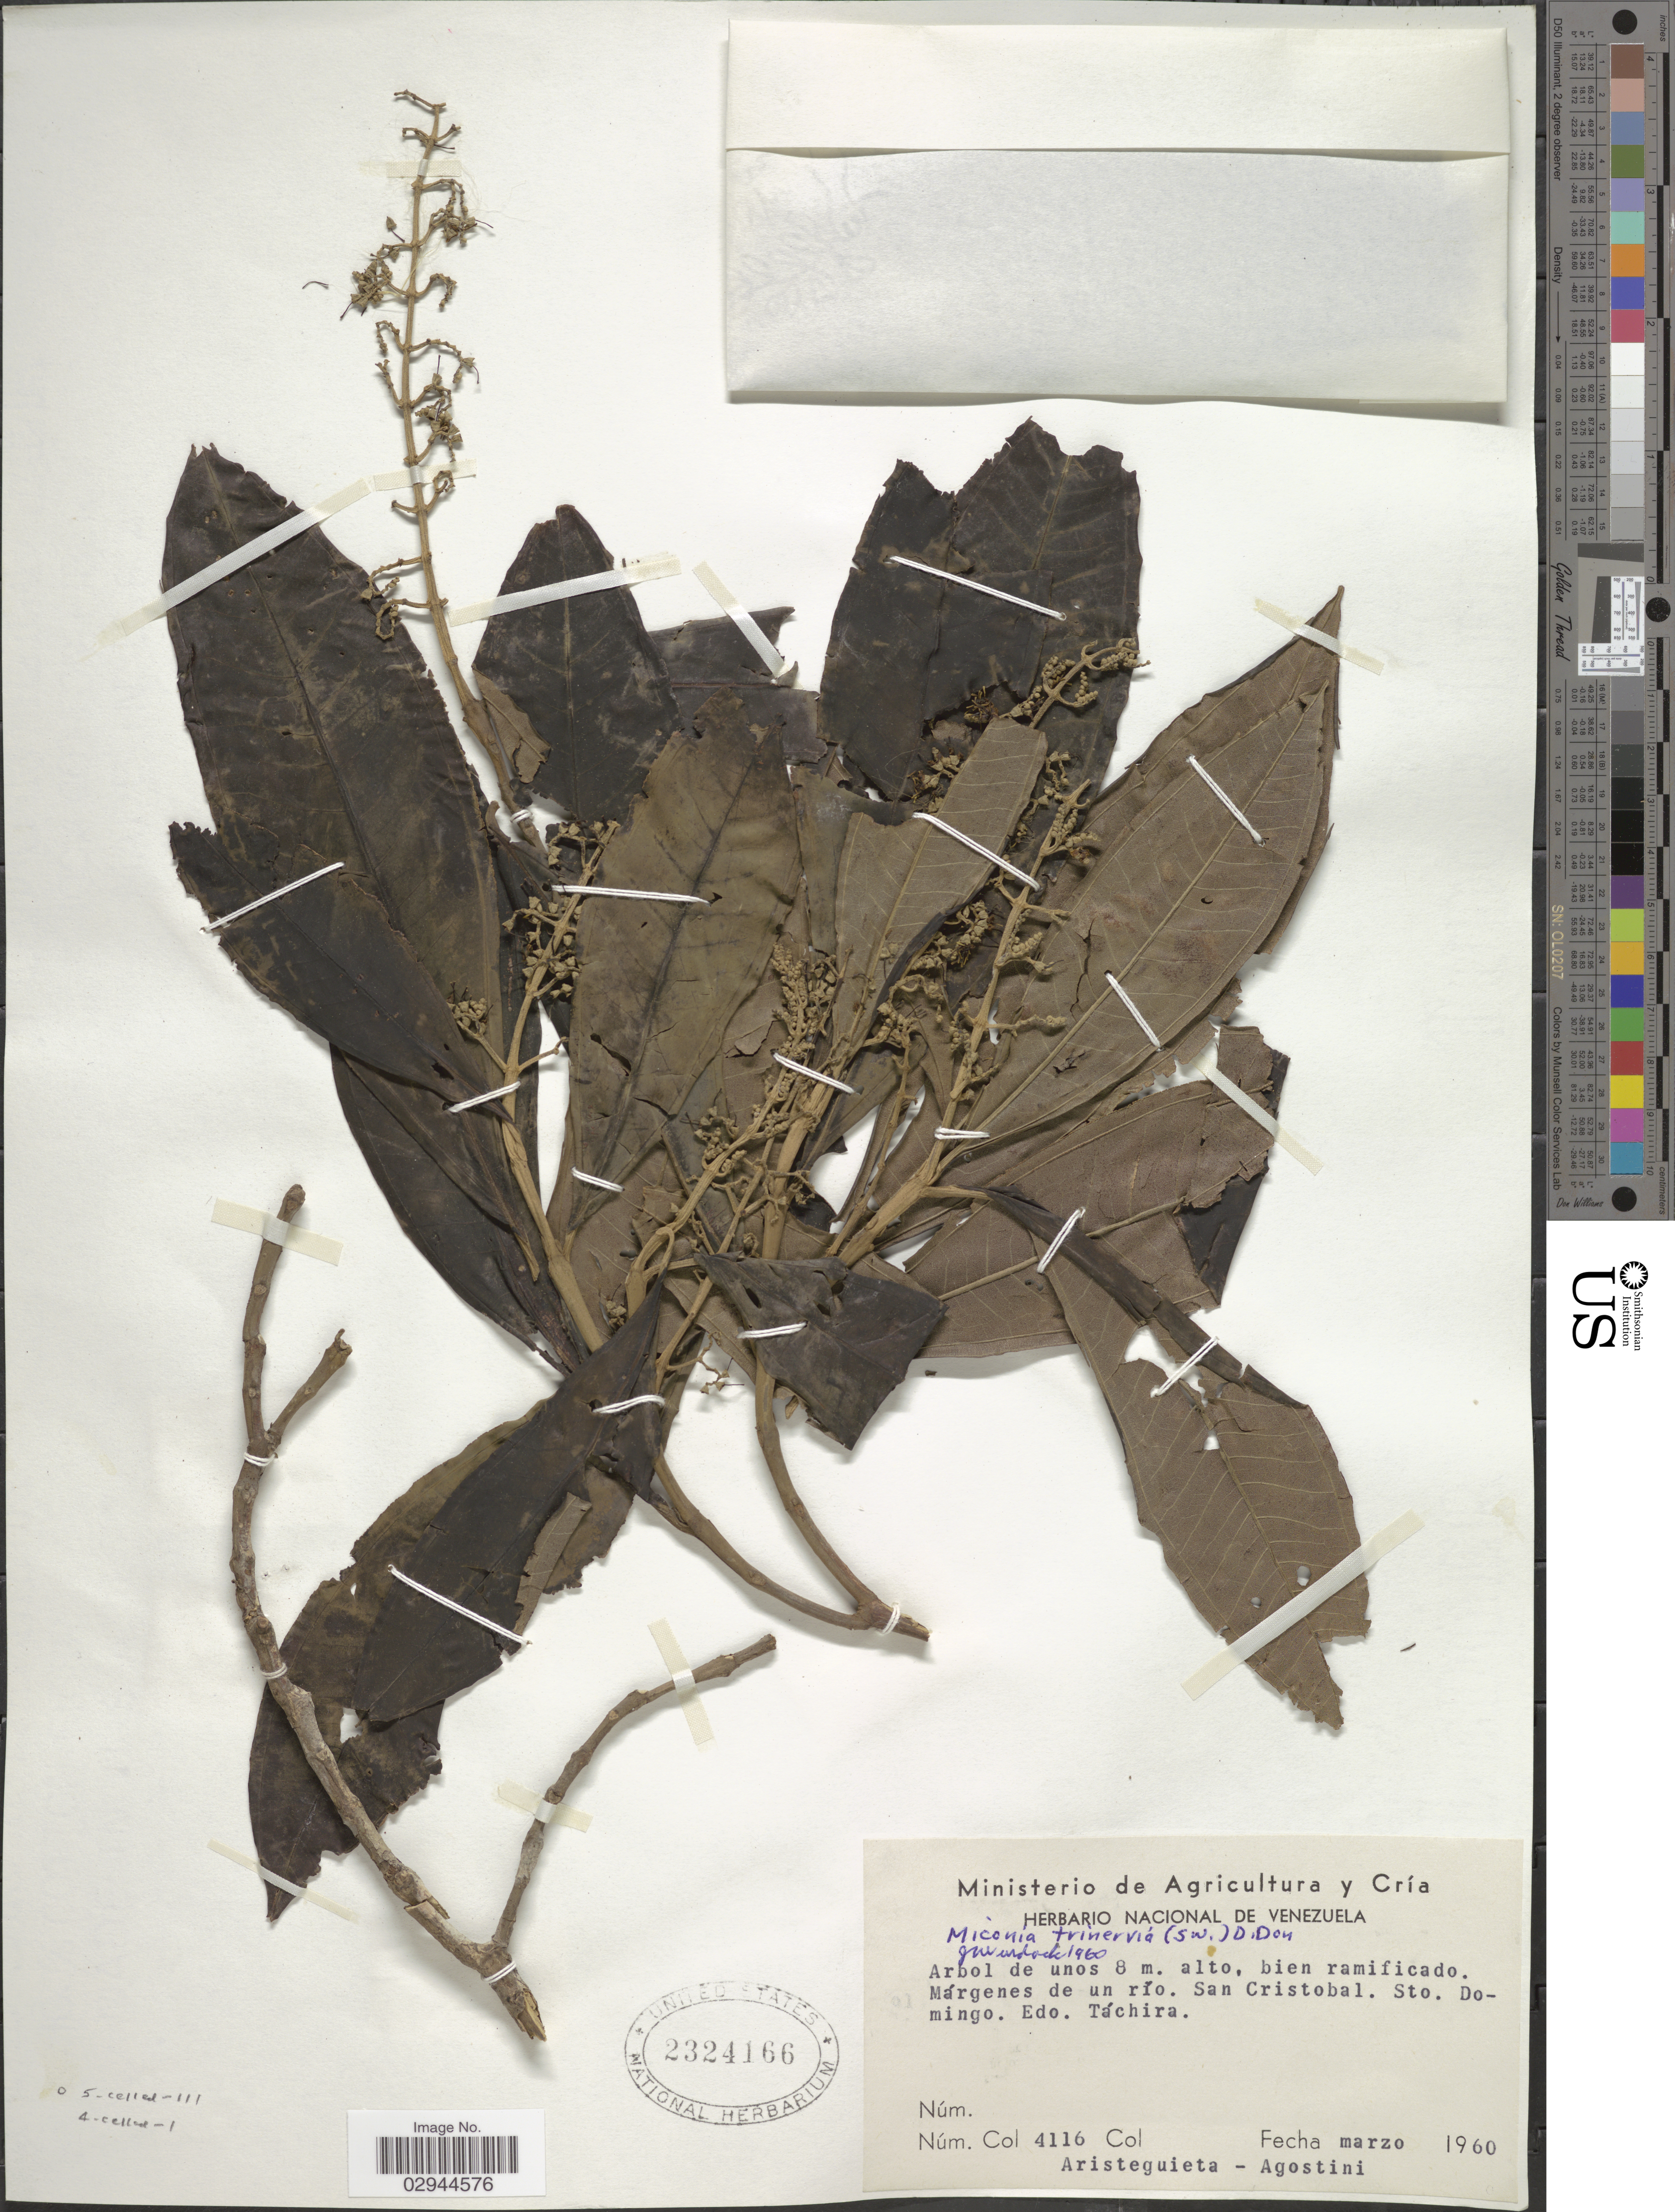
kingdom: Plantae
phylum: Tracheophyta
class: Magnoliopsida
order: Myrtales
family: Melastomataceae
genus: Miconia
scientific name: Miconia trinervia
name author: (Sw.) D. Don ex Loudon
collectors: -. Aristeguieta & Agostini, --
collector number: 4116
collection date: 1960-03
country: Venezuela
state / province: Tachira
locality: Márgenes de un río, San Cristobal, Sto. Domingo.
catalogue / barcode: US 2324166